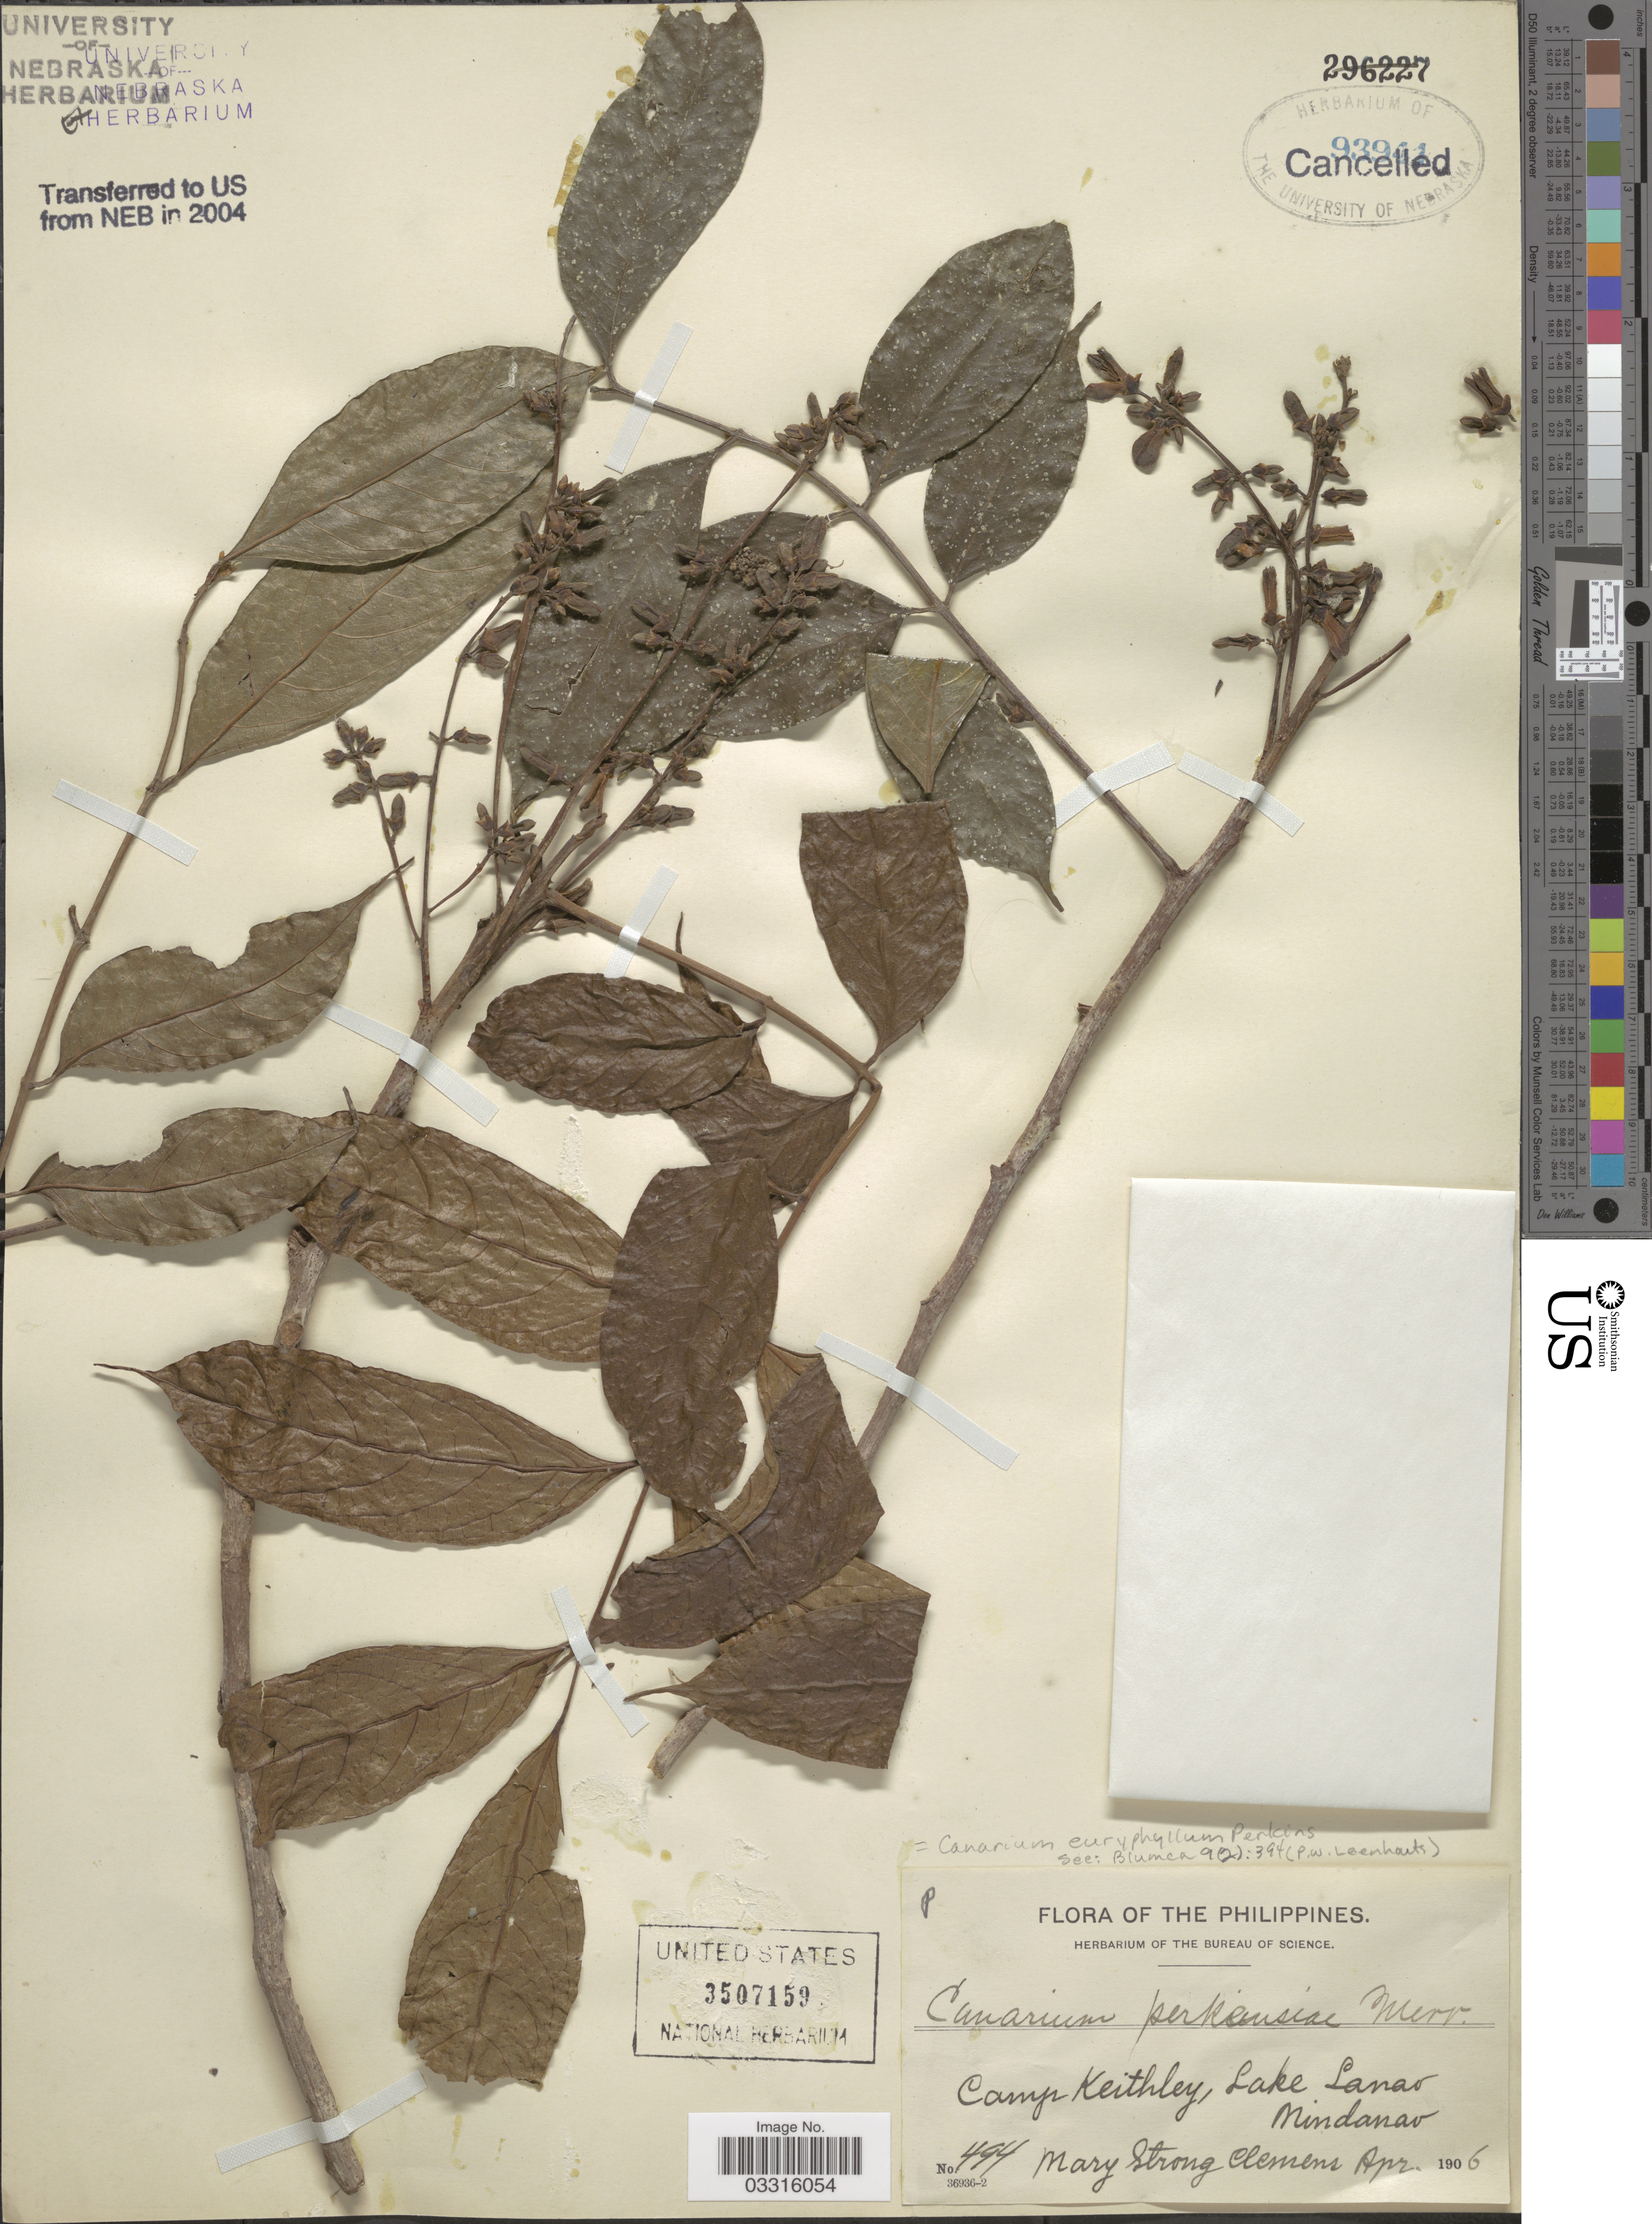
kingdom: Plantae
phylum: Tracheophyta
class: Magnoliopsida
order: Sapindales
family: Burseraceae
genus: Canarium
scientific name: Canarium euryphyllum var. euryphyllum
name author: G. Perkins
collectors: M. S. Clemens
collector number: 494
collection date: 1906-04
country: Philippines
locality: Camp Keithley, Lake Lanao, Mindanao.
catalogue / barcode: US 3507159